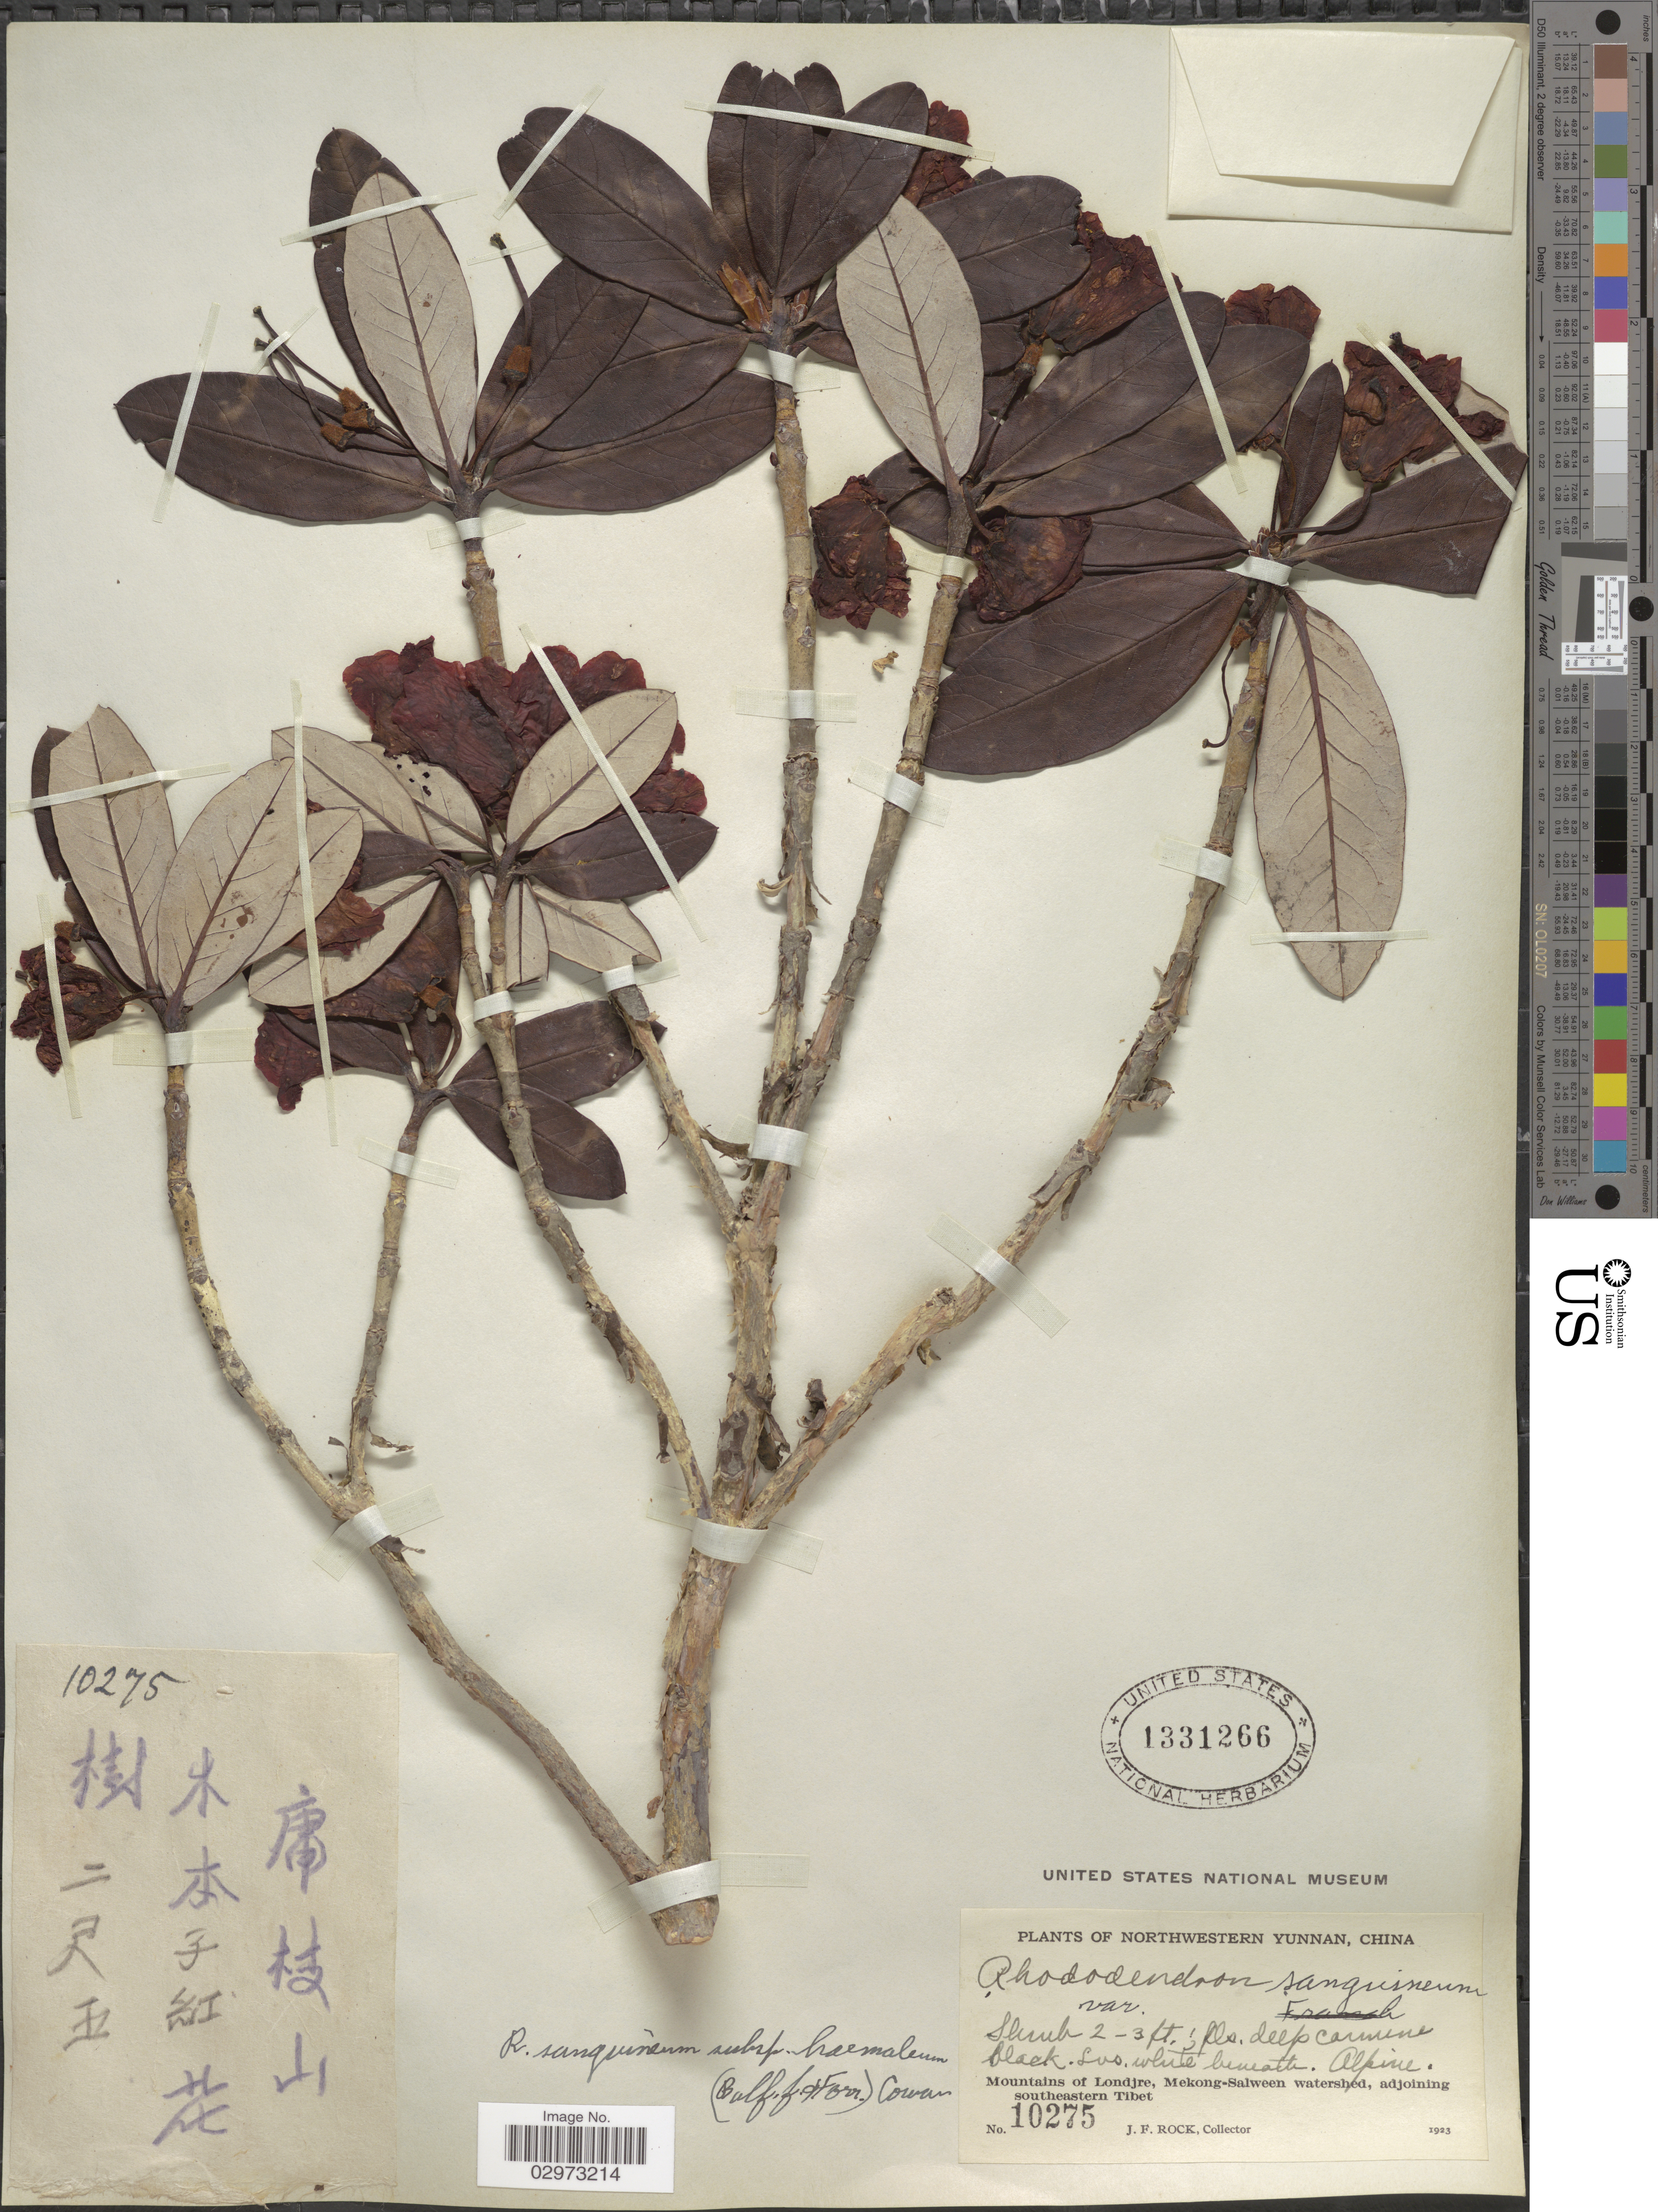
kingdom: Plantae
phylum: Tracheophyta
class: Magnoliopsida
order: Ericales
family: Ericaceae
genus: Rhododendron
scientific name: Rhododendron sanguineum subsp. haemaleum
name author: (Balf. f. & Forrest) Cowan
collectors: J. Rock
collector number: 10275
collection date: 1923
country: China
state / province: Yunnan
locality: Northwestern Yunnan. Mountains of Londjre, Mekong-Salween watershed, adjoining southeastern Tibet.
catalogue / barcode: US 1331266